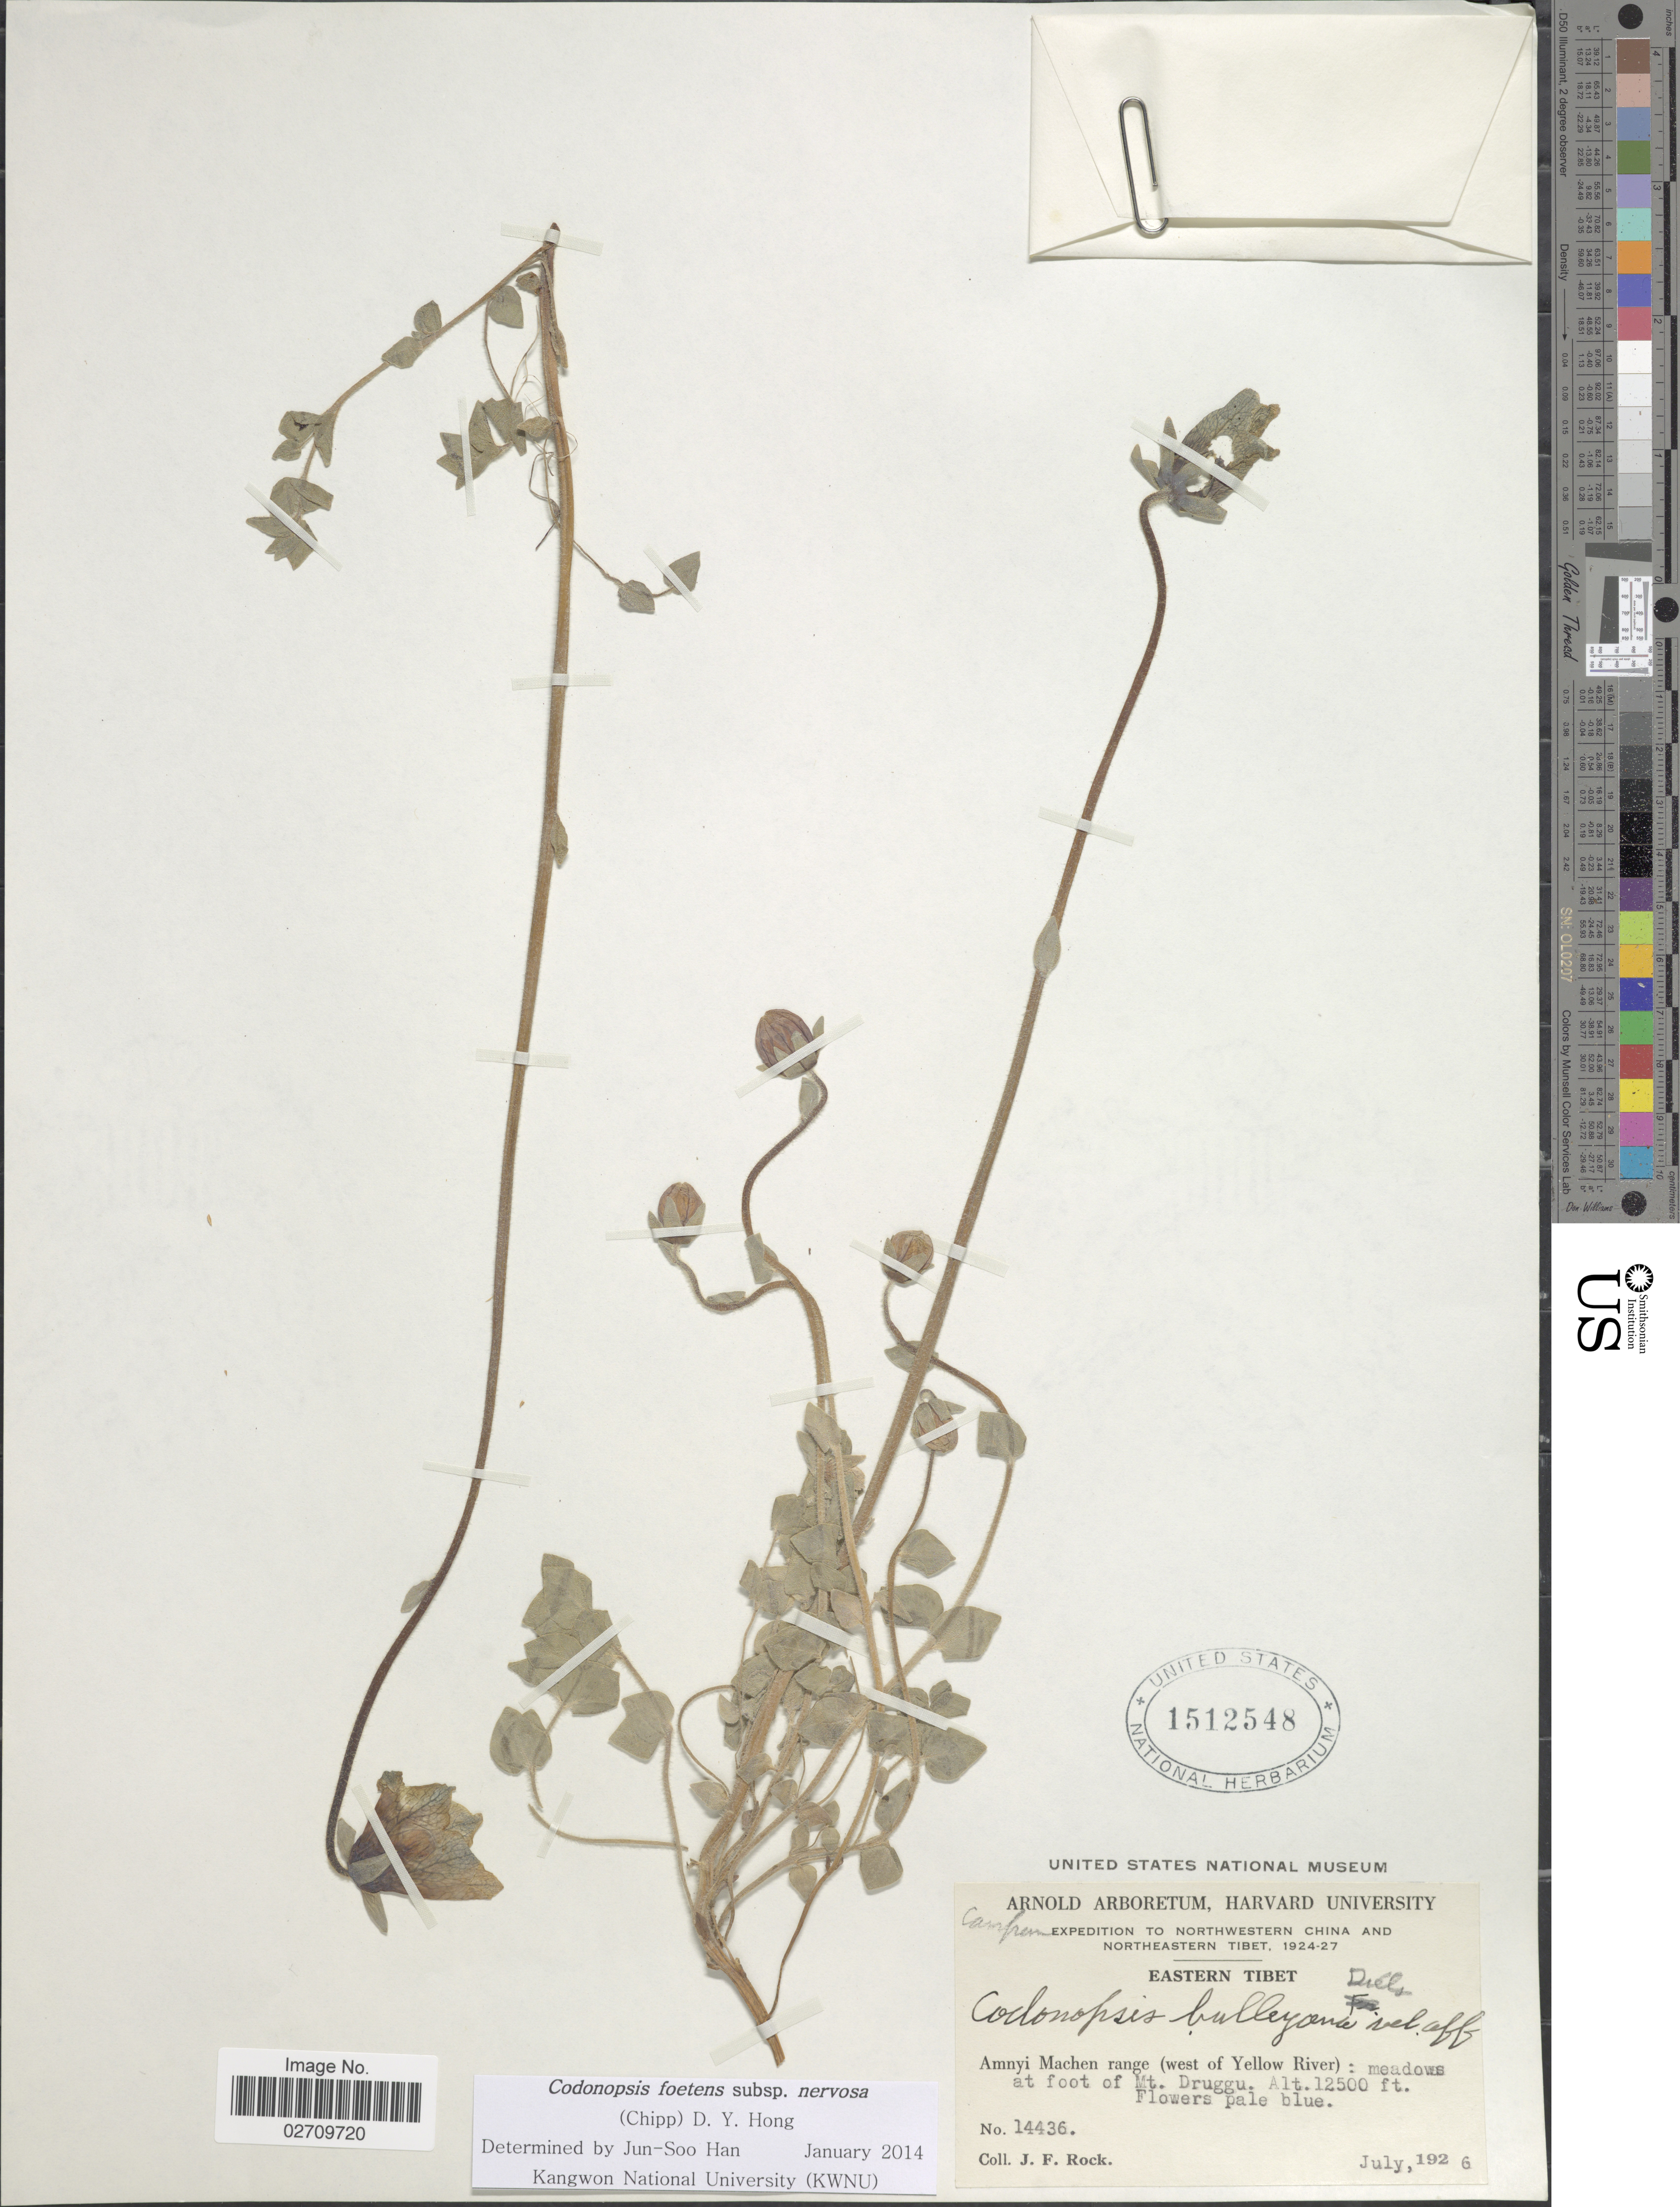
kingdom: Plantae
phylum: Tracheophyta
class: Magnoliopsida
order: Asterales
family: Campanulaceae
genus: Codonopsis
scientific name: Codonopsis foetens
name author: Hook. f. & Thomson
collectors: J. F. Rock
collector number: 14436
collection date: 1926-07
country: China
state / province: Xizang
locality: Northwestern China and Northeastern Tibet, Amnyi Machen range (west of Yellow River): meadows at foot of Mt. Druggu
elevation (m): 3810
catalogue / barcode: US 1512548